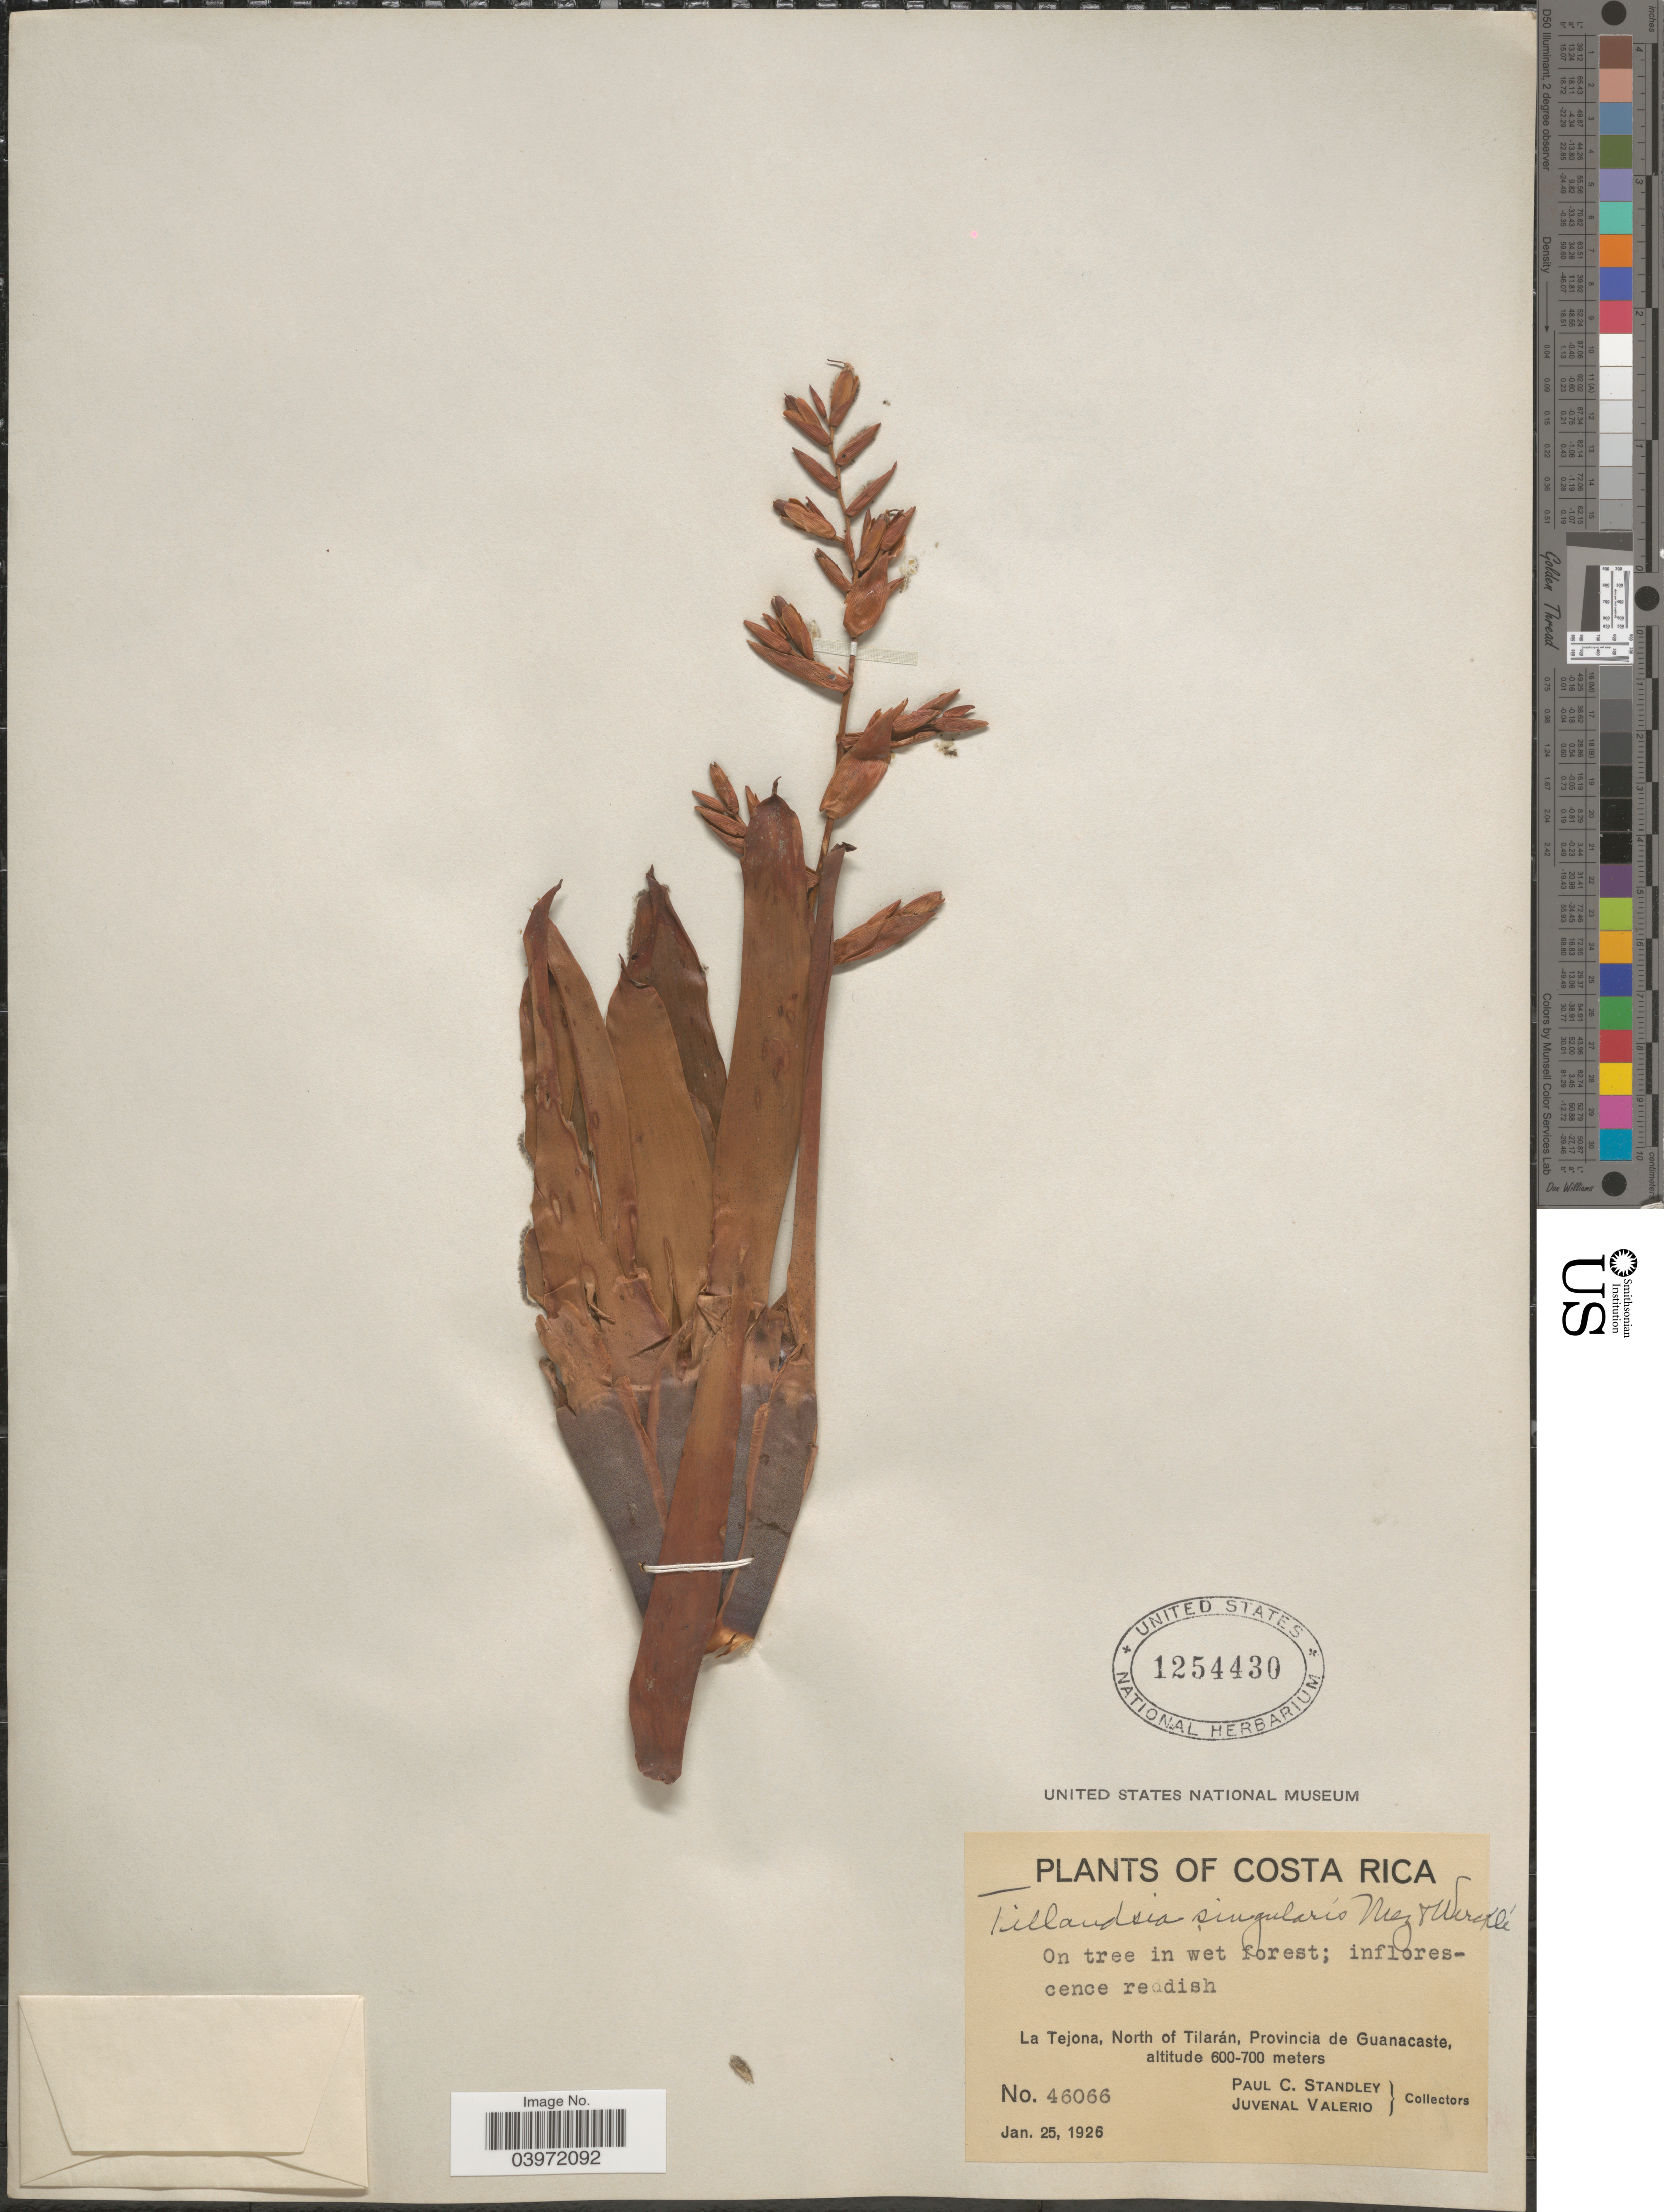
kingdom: Plantae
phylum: Tracheophyta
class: Liliopsida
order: Poales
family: Bromeliaceae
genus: Tillandsia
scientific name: Tillandsia singularis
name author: Mez & Wercklé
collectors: P. C. Standley & J. Valerio R.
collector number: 46066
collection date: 1926-01-25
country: Costa Rica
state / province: Guanacaste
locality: La Tejona, North of Tilarán.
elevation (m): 600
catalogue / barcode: US 1254430